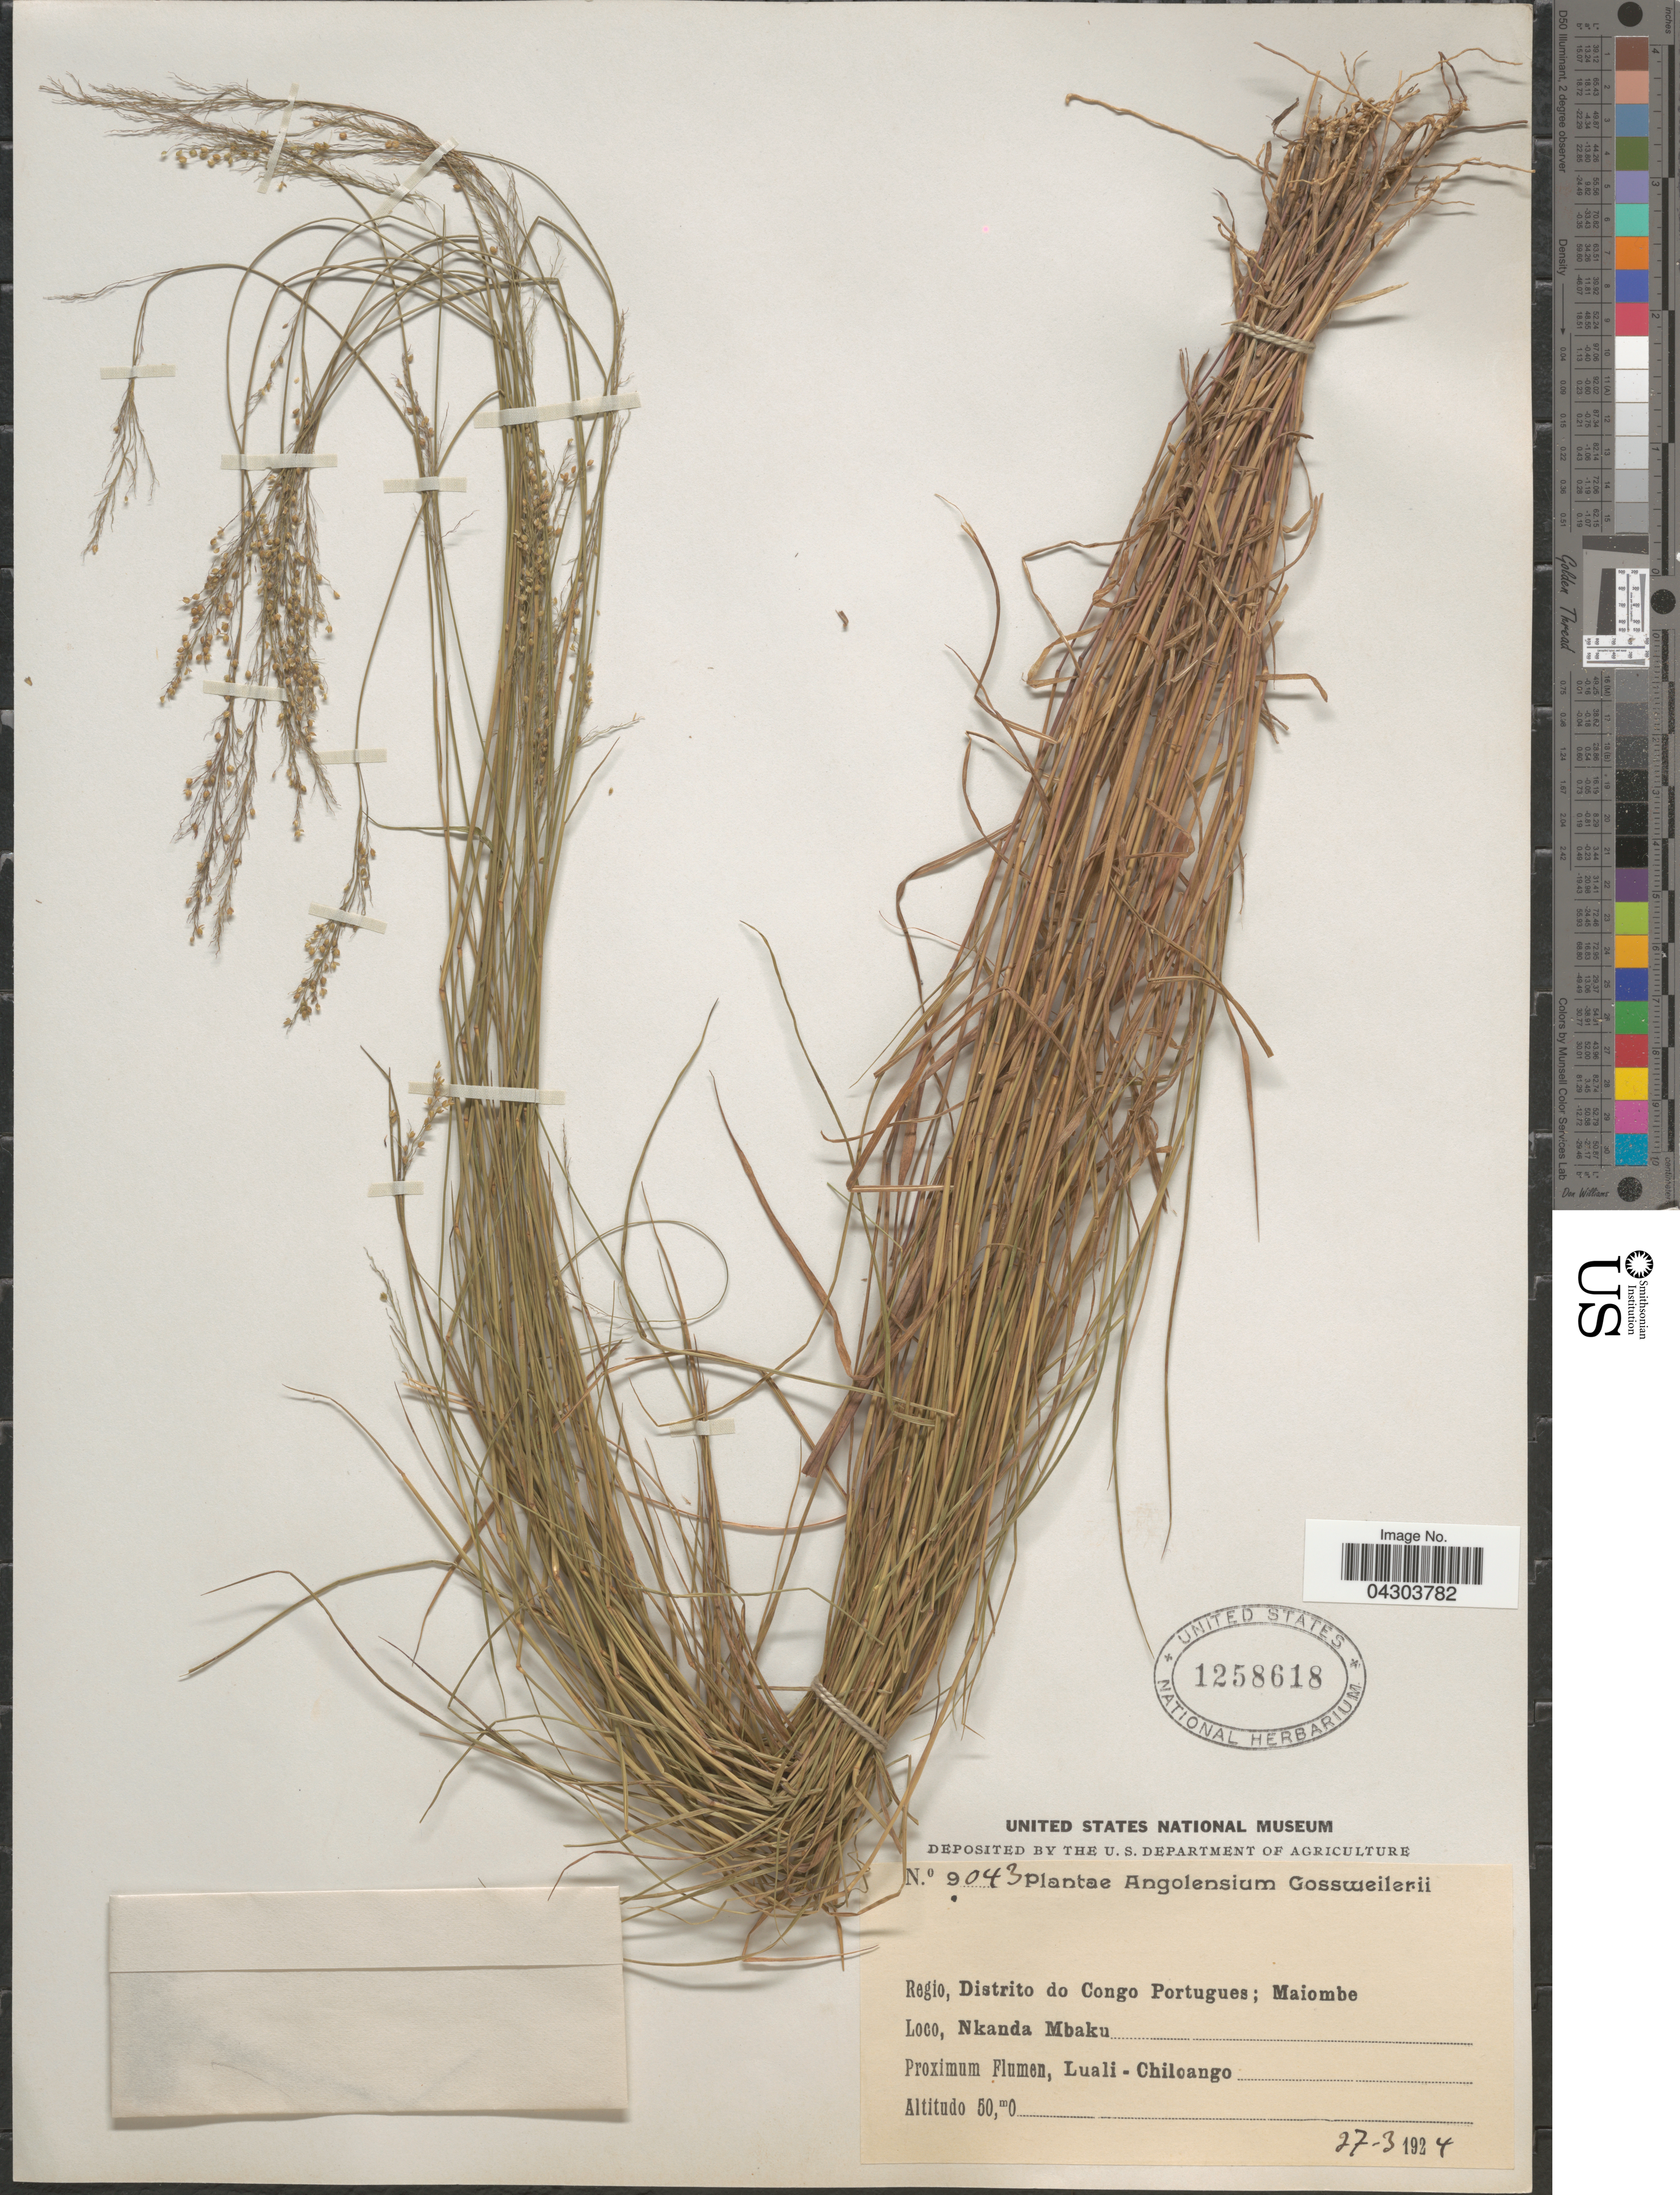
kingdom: Plantae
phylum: Tracheophyta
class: Liliopsida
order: Poales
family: Poaceae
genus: Panicum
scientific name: Panicum nervatum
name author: (Franch.) Stapf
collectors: -. Gossweiler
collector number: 9043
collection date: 1924-03-27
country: Angola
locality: Angolensium. Regio, Distrito do Congo Portugues; Maiombe. Mkanda Mbaku. Promimum Flumen, Luali-Chiloango.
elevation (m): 50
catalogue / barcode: US 1258618